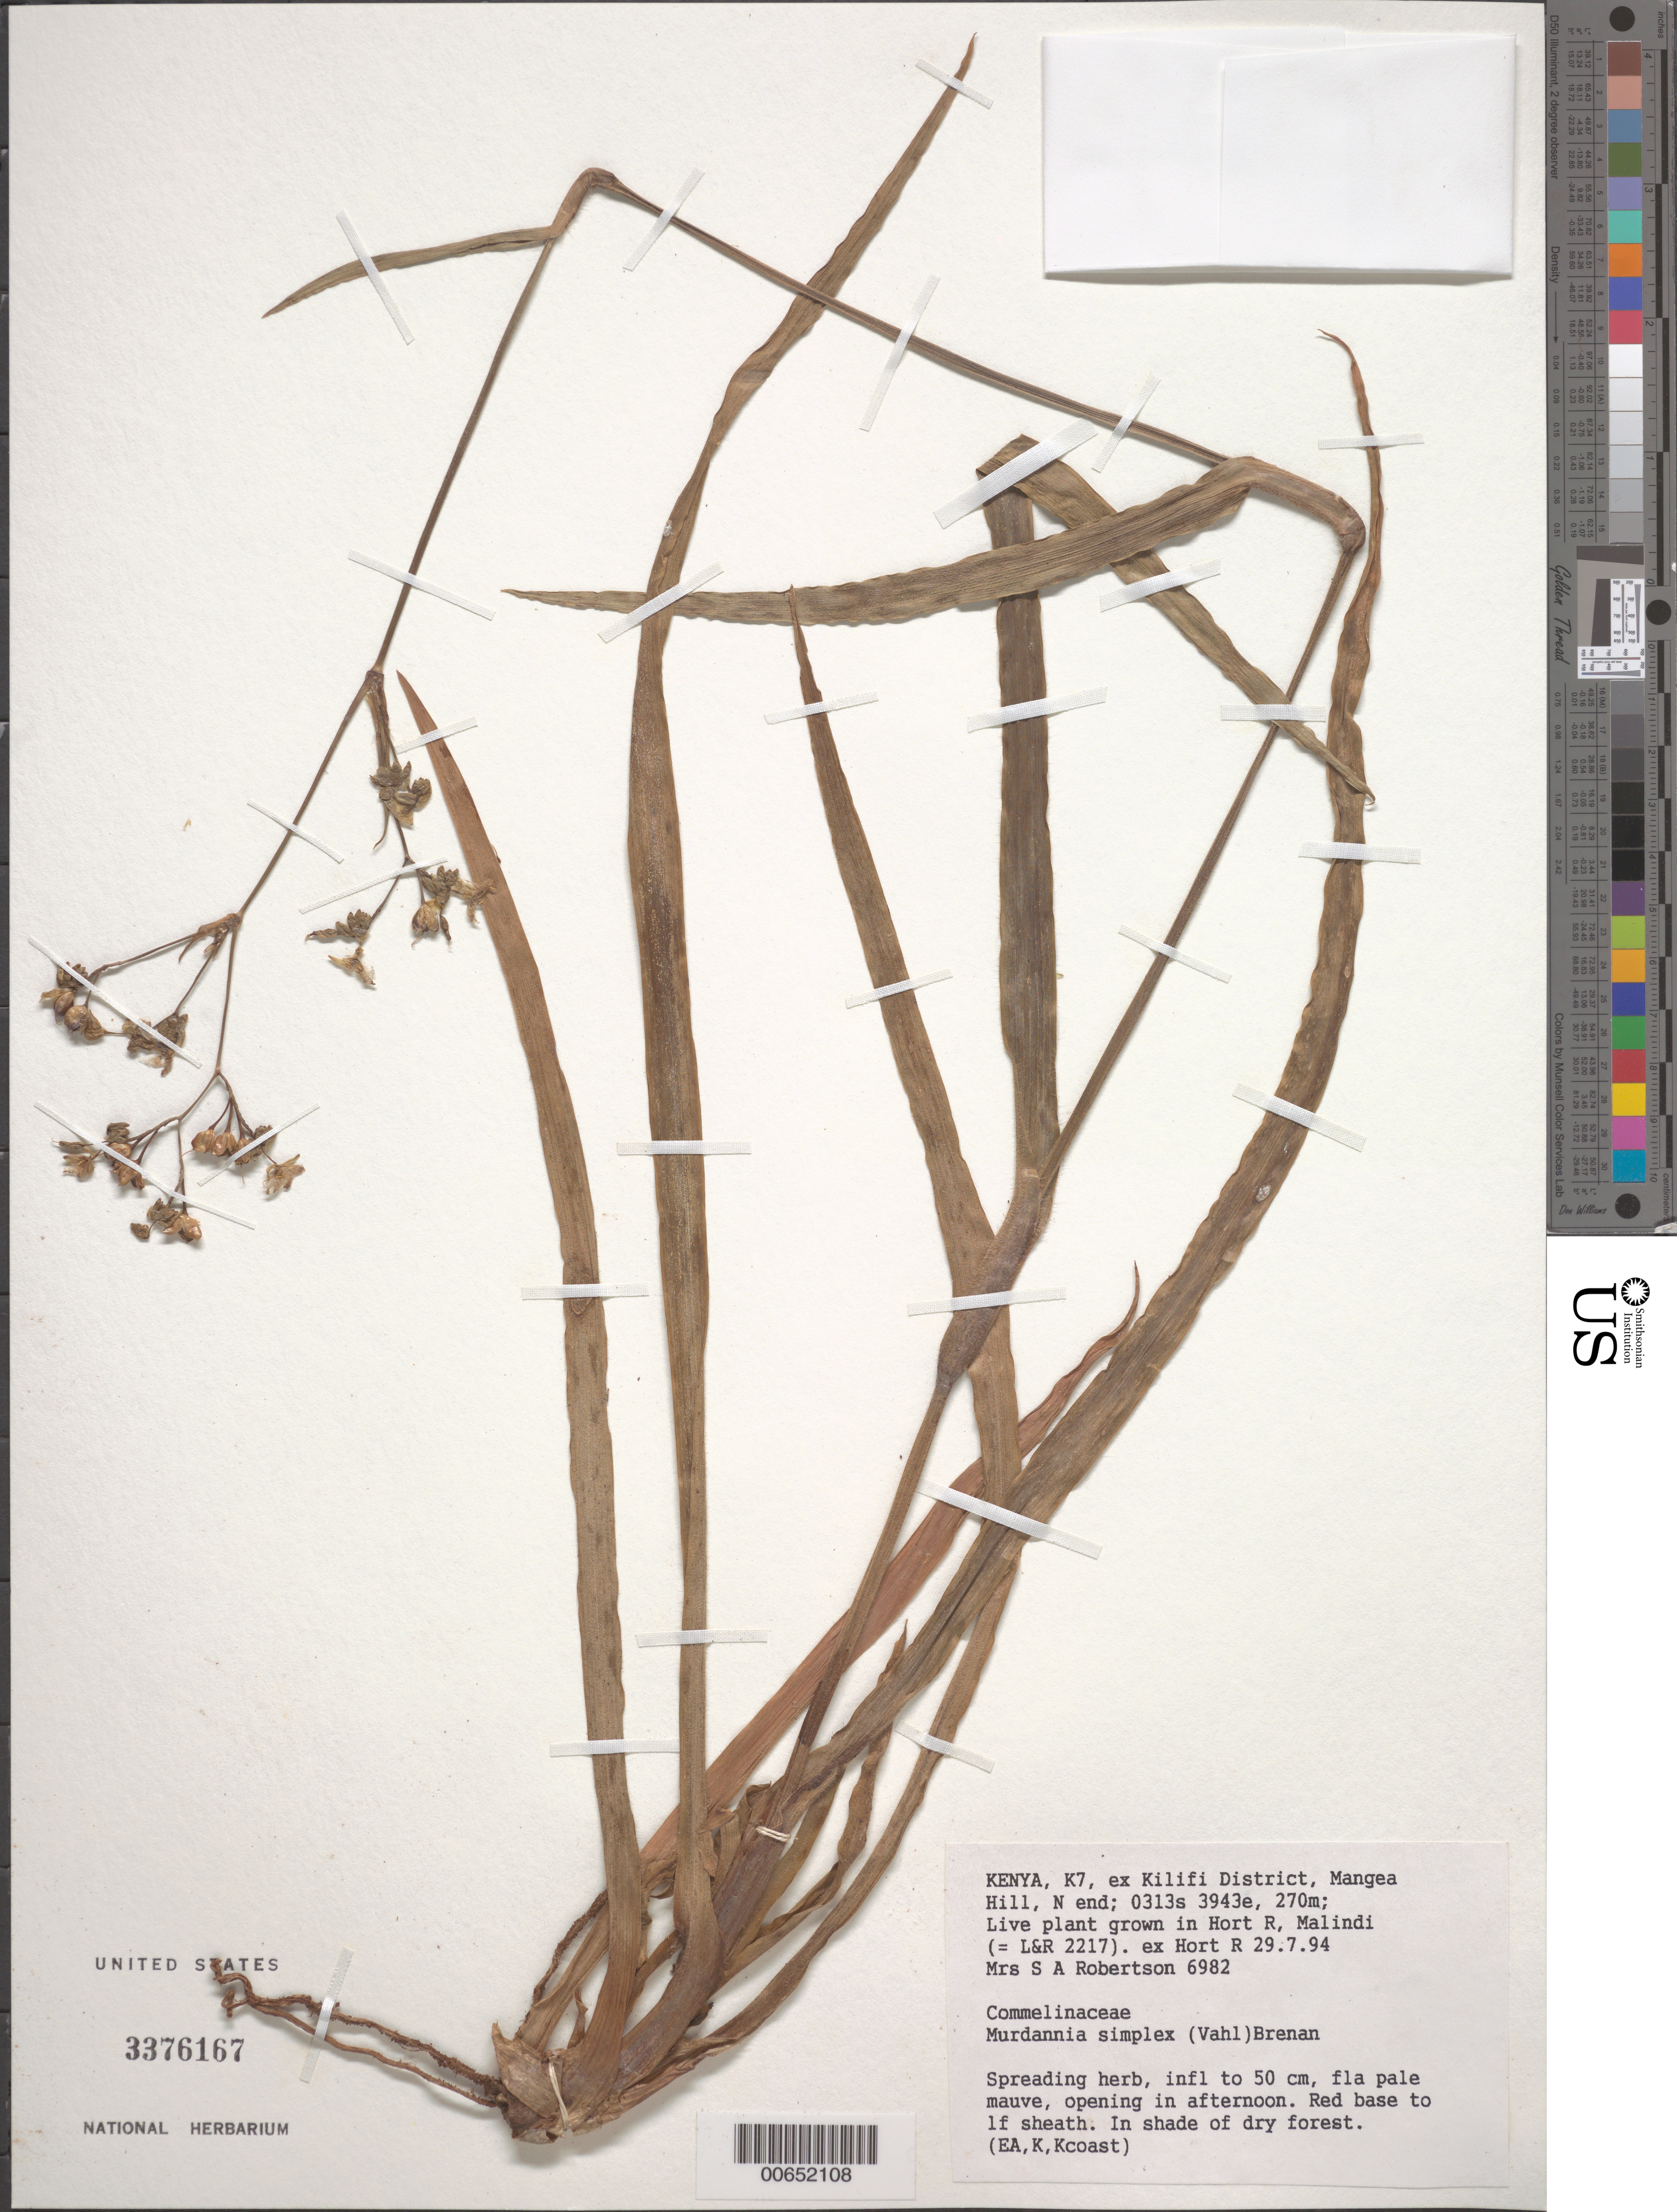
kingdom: Plantae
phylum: Tracheophyta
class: Liliopsida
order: Commelinales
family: Commelinaceae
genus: Murdannia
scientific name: Murdannia simplex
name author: (Vahl) Brenan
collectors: Mrs. S. A. Robertson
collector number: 6982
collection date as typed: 29 Jul 1994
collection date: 1994-07-29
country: Kenya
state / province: Kilifi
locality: Mangea hill, n end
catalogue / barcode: US 3376167